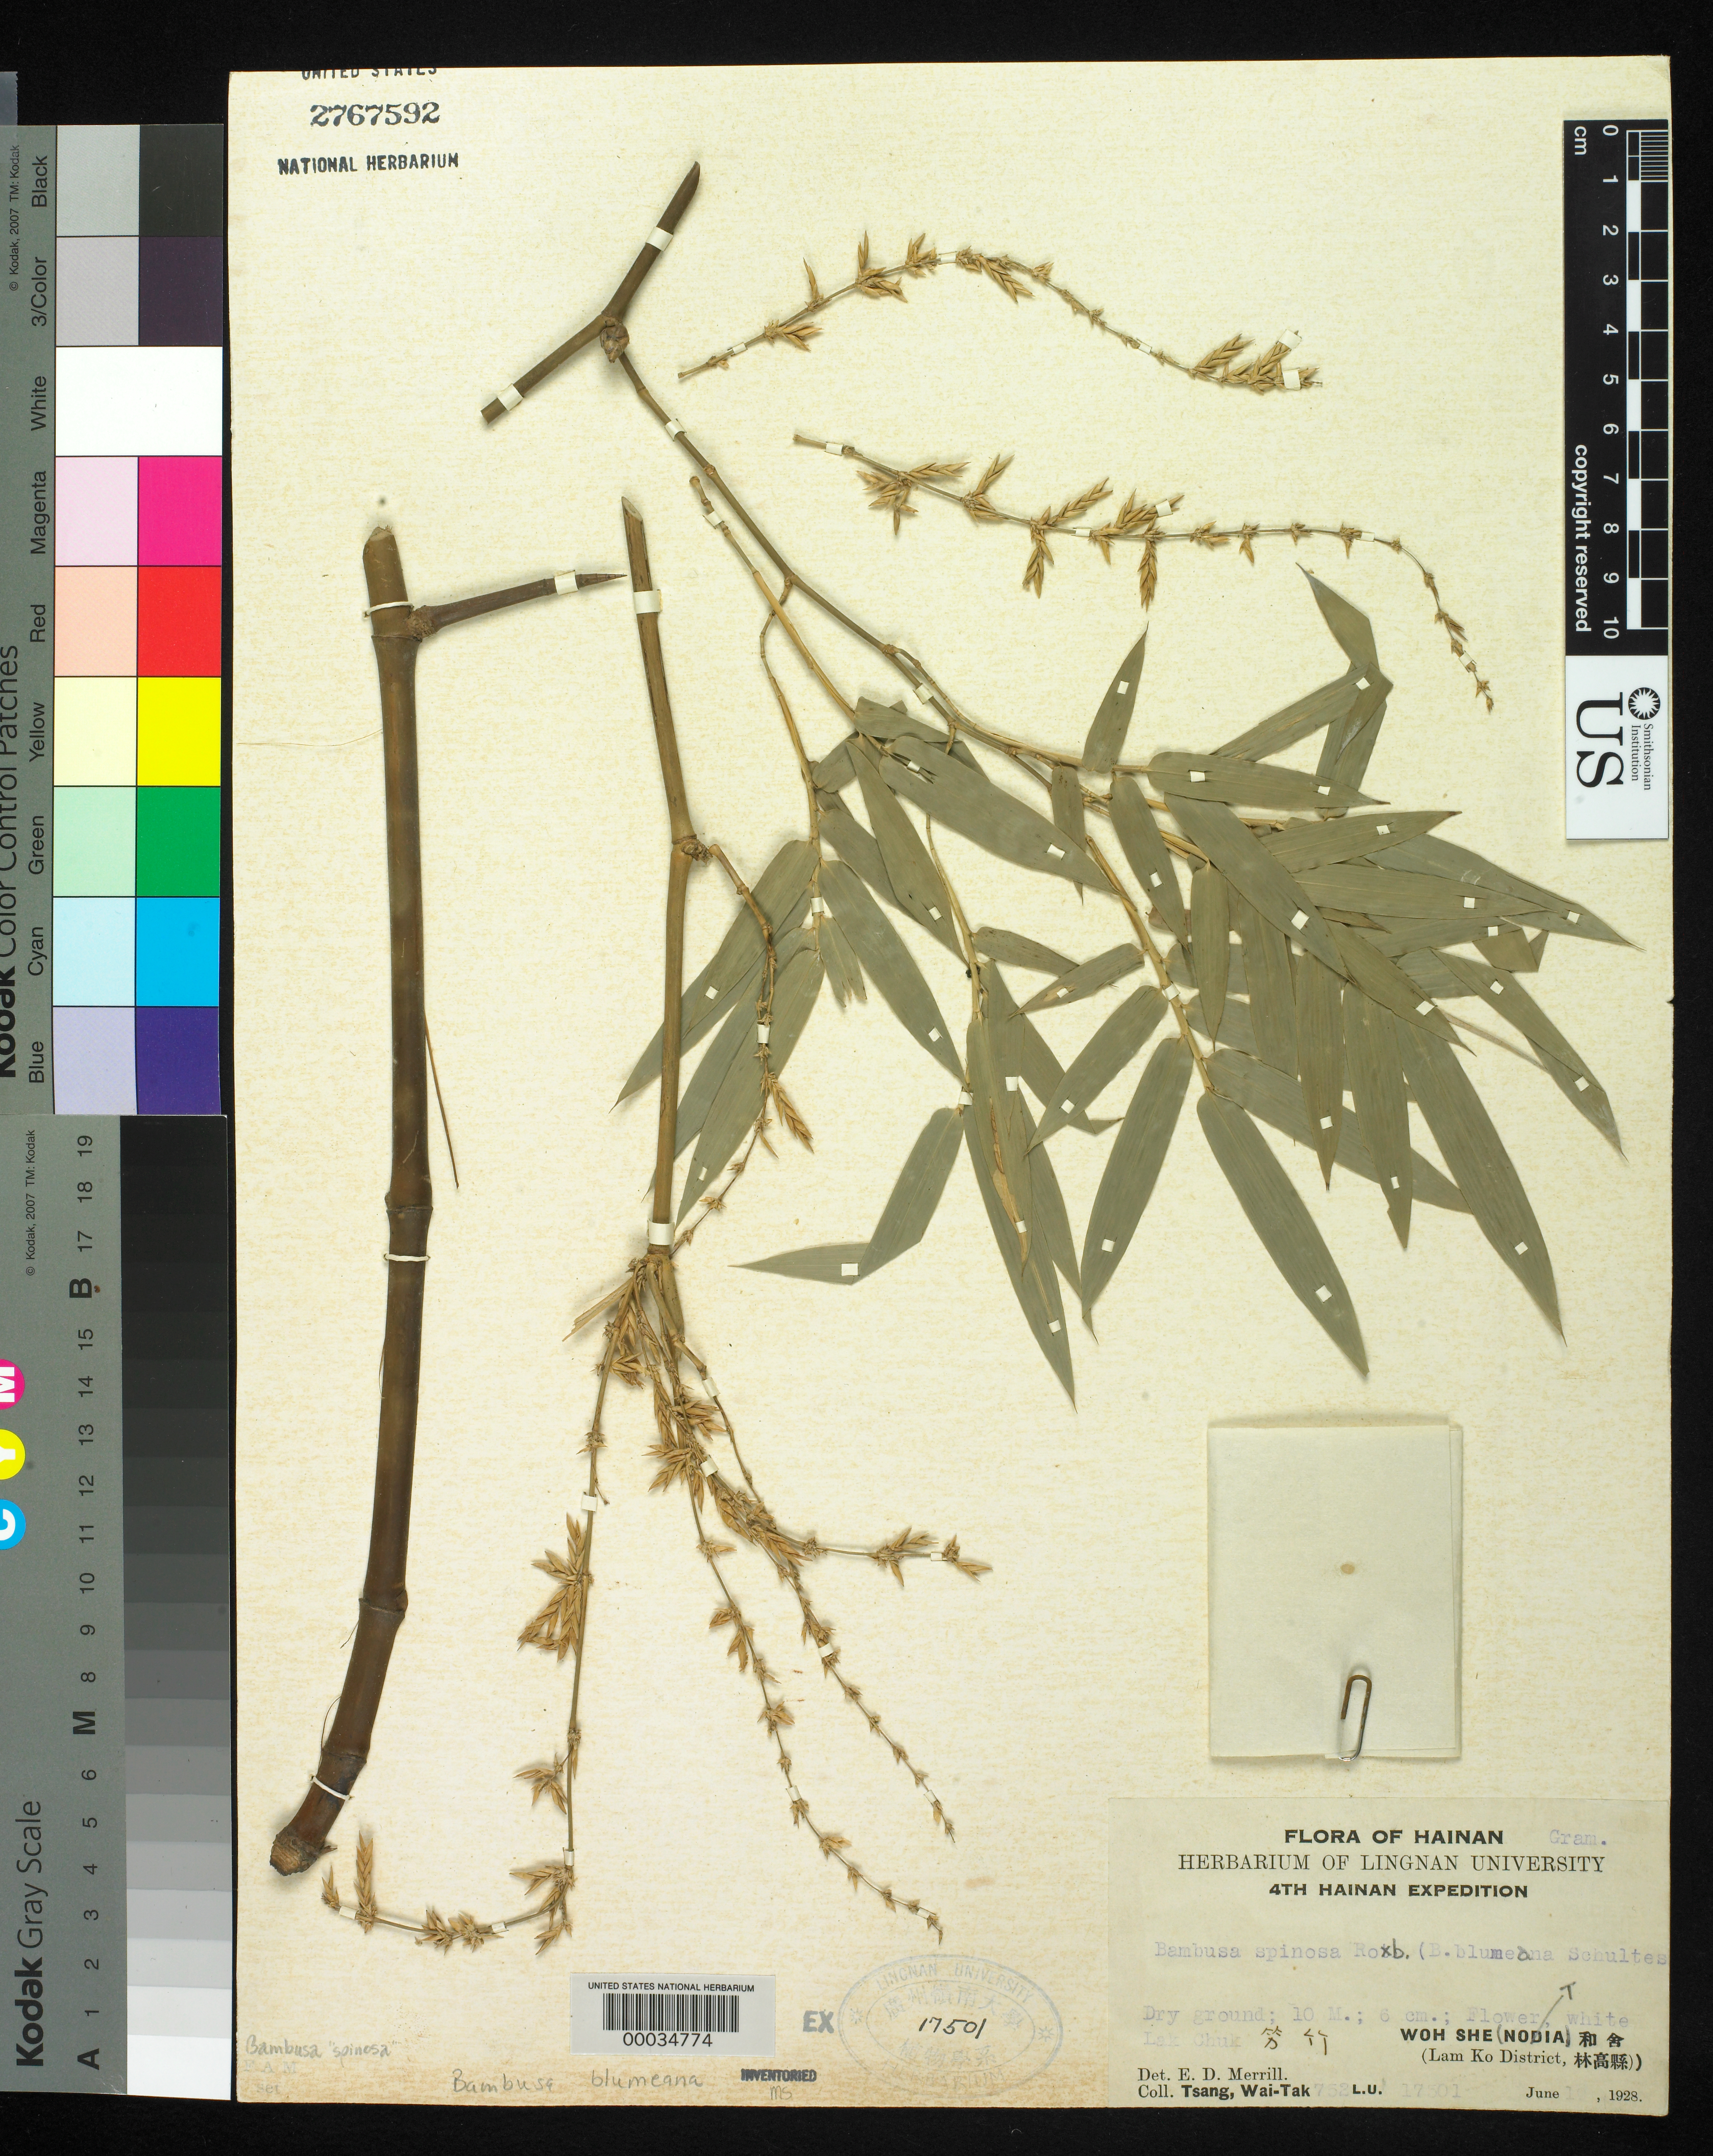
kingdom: Plantae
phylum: Tracheophyta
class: Liliopsida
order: Poales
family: Poaceae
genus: Bambusa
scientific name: Bambusa blumeana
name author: Schult. & Schult. f.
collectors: W. T. Tsang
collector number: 752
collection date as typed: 19 Jun 1928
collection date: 1928-06-19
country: China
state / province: Guangdong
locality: Woh she notia, lam ko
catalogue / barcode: US 2767592